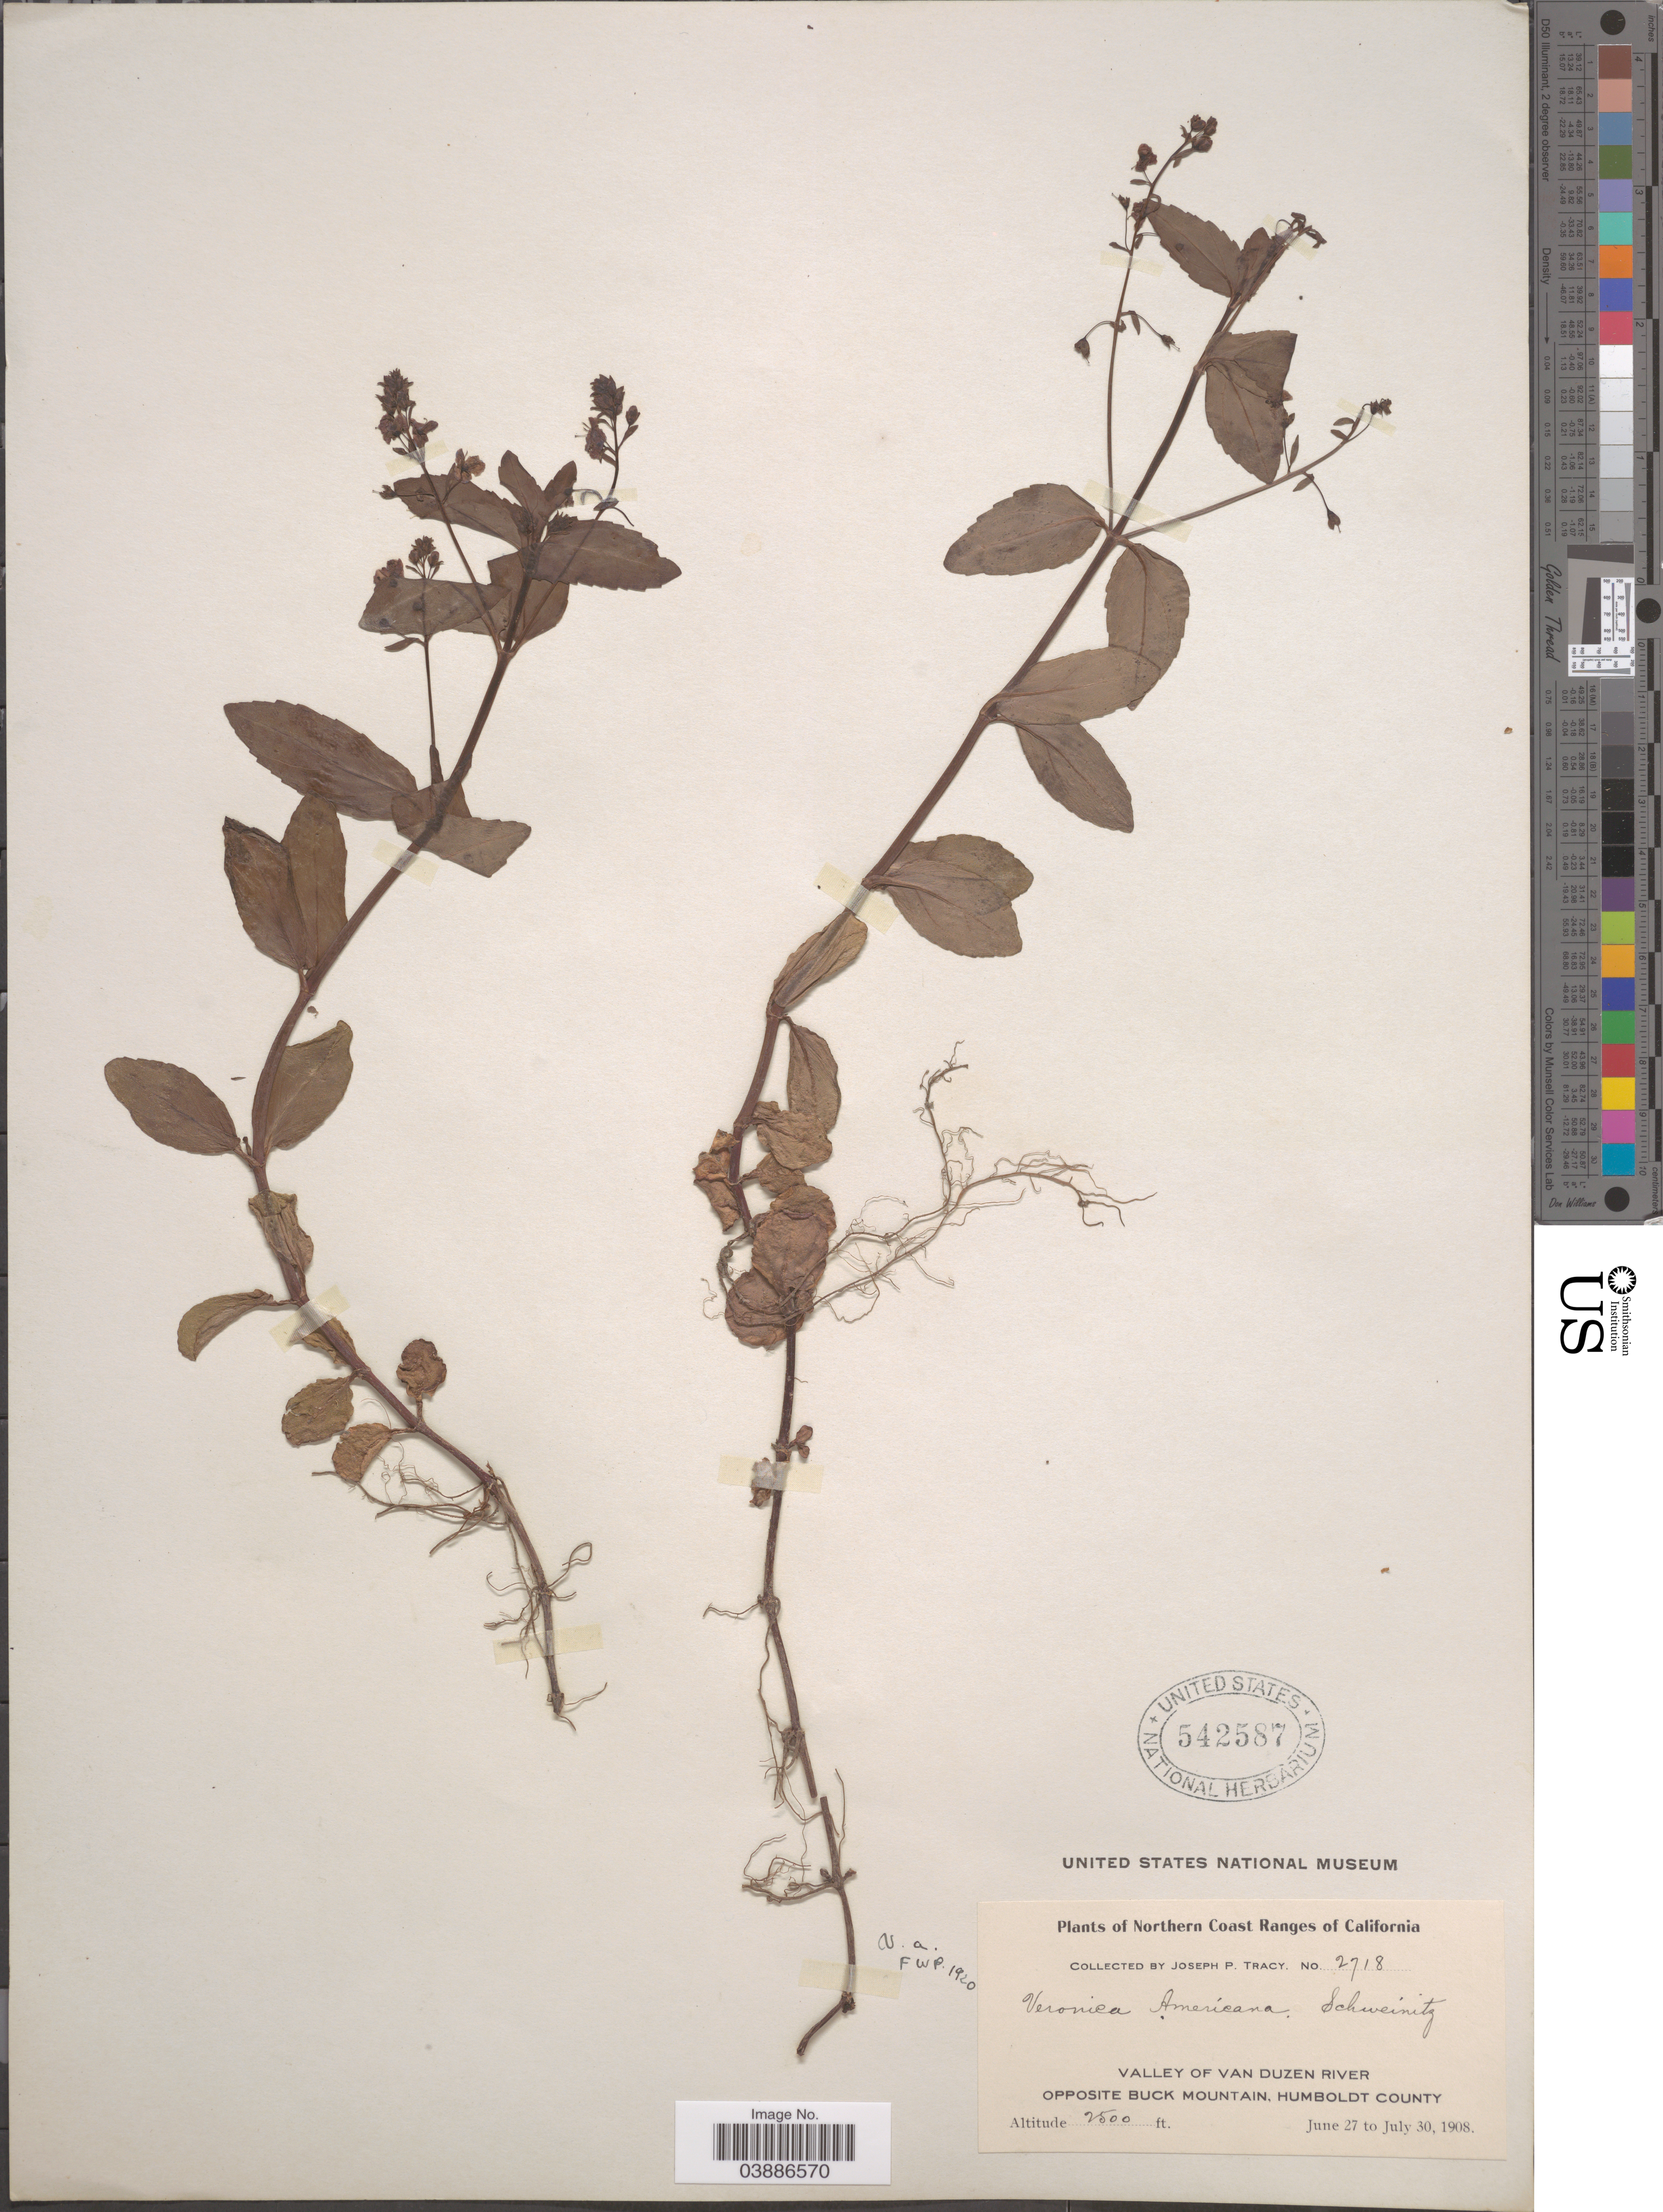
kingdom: Plantae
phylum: Tracheophyta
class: Magnoliopsida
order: Lamiales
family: Plantaginaceae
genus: Veronica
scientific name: Veronica americana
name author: Schwein. ex Benth.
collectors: J. Tracy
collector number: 2718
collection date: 1908-06-27/1908-07-30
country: United States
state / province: California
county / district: Humboldt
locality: Northern Coast Ranges of California. Valley of Van Duzen River opposite Buck Mountain, Humboldt County.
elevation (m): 762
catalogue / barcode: US 542587